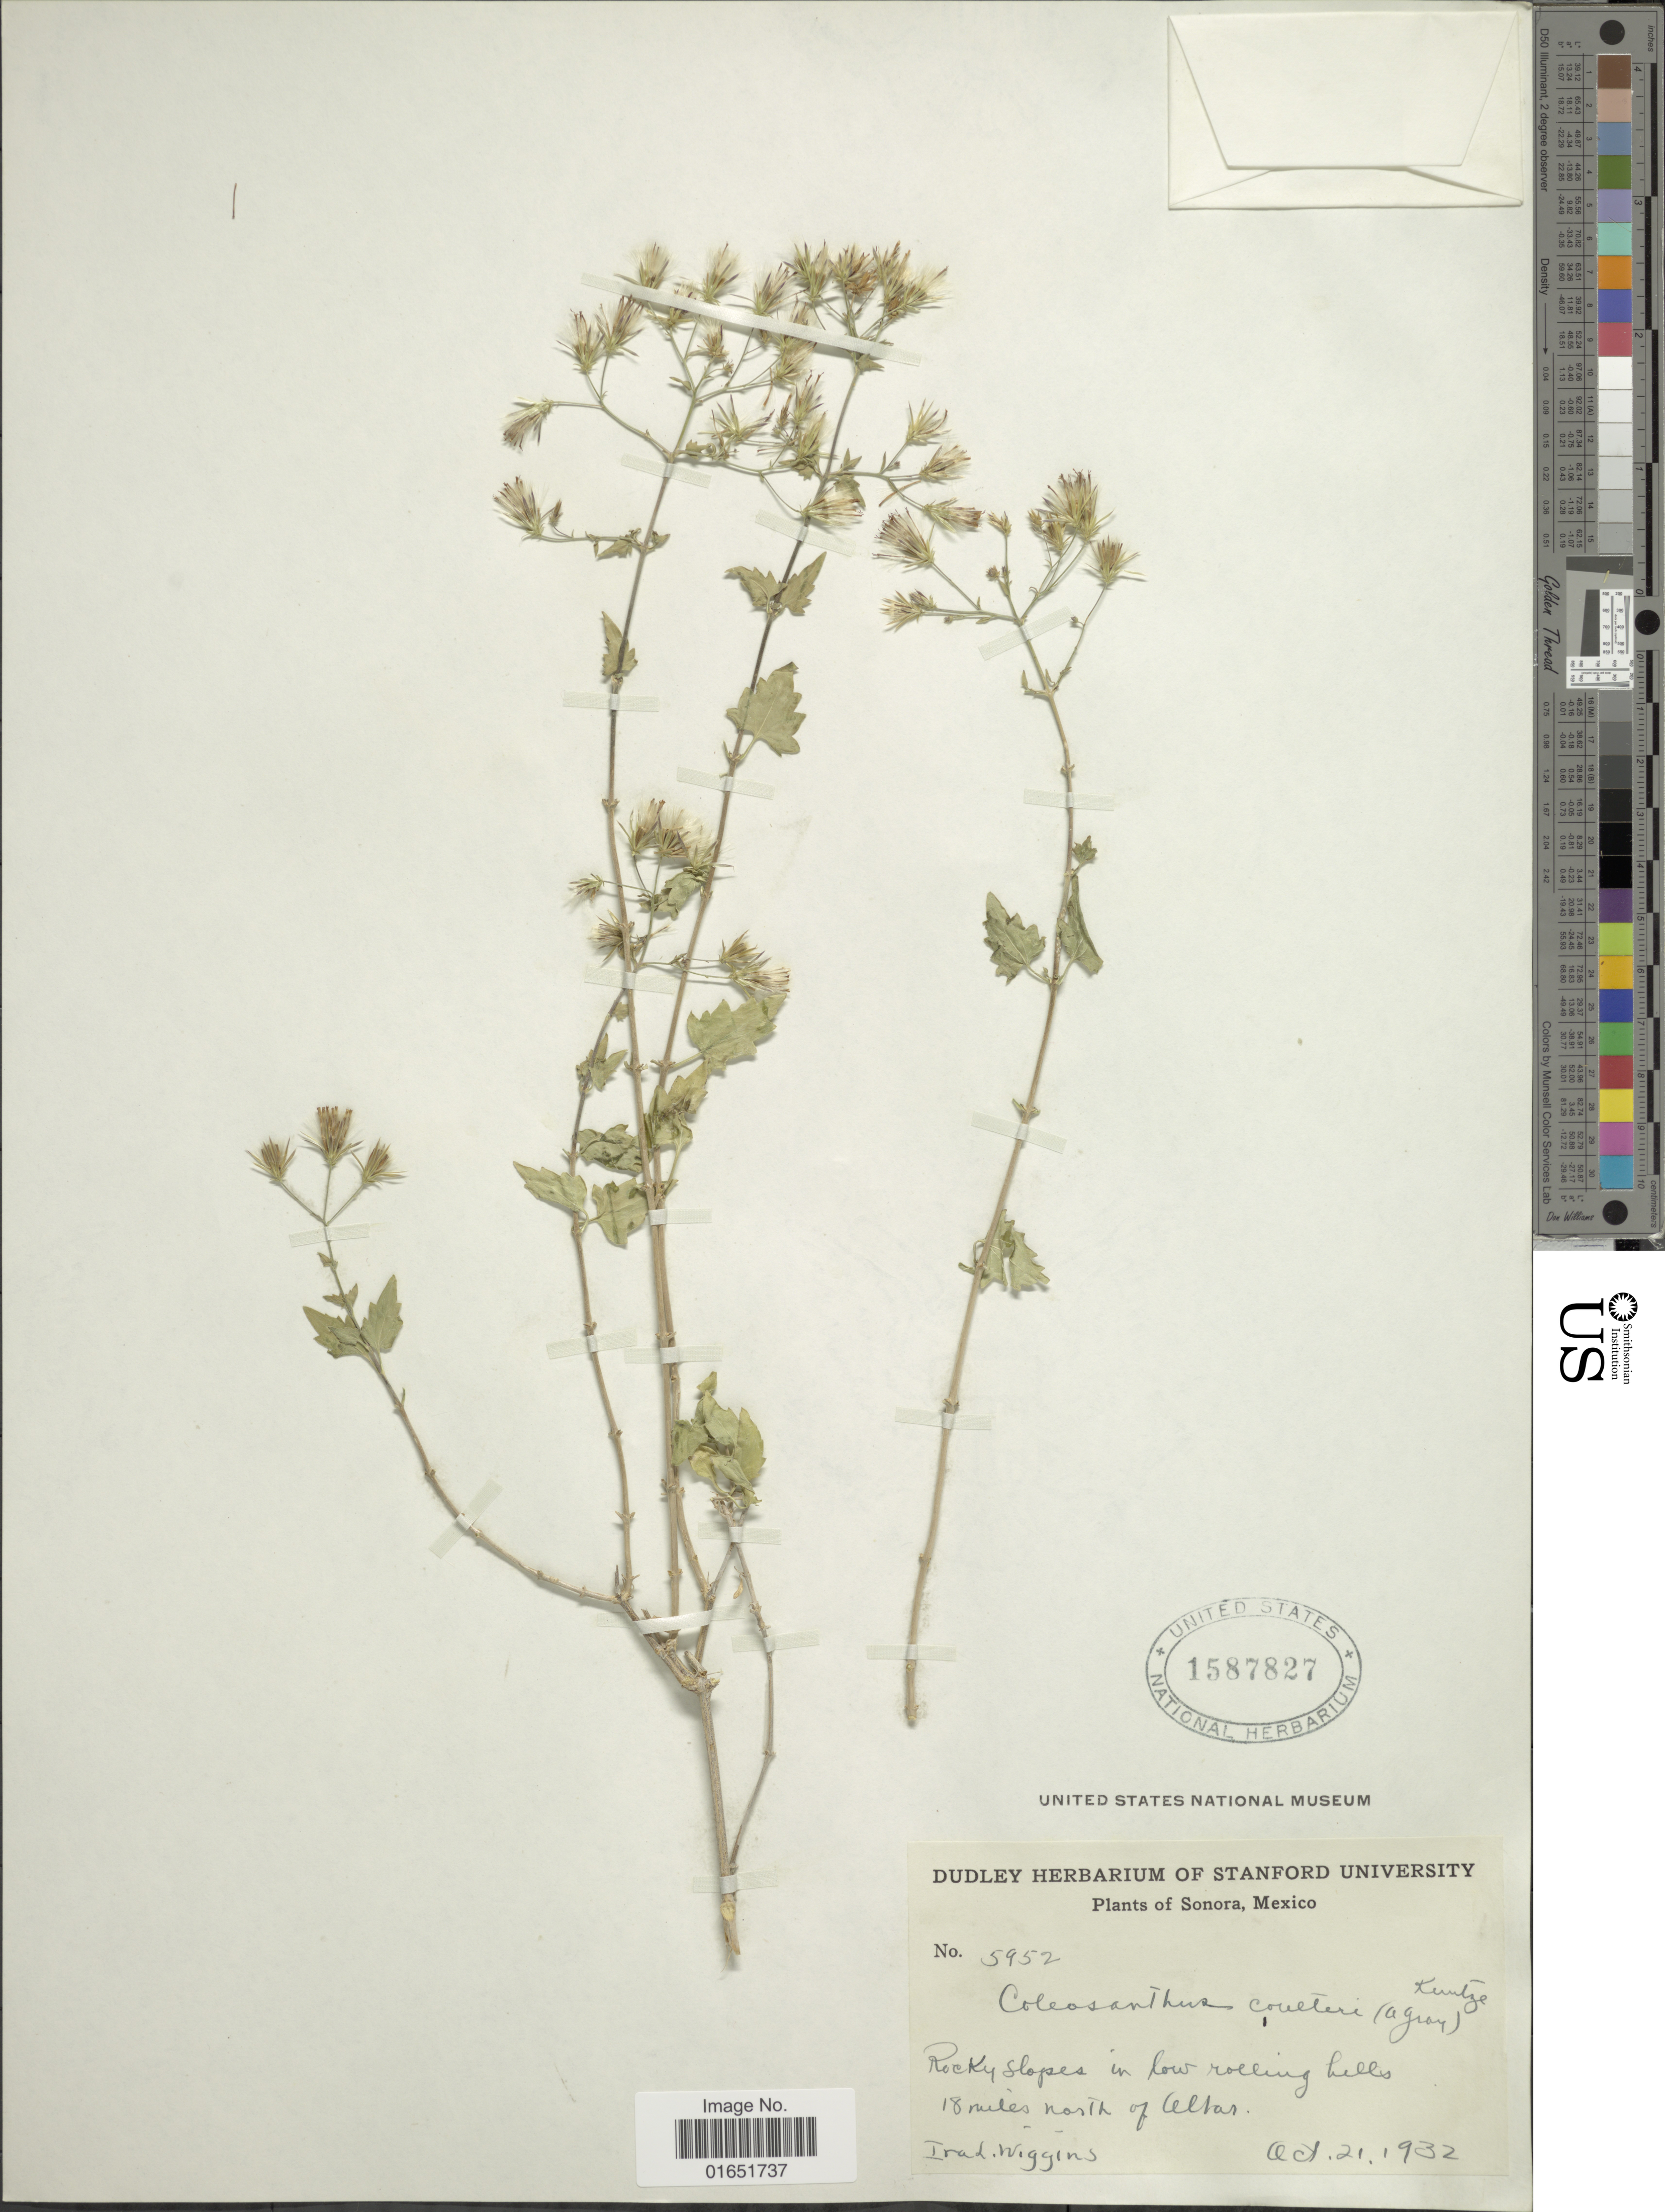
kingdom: Plantae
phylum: Tracheophyta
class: Magnoliopsida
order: Asterales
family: Asteraceae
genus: Brickellia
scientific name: Brickellia coulteri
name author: A. Gray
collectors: I. L. Wiggins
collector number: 5952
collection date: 1932-10-21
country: Mexico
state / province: Sonora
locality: Rocky slopes in low rolling hills, 18 miles north of Altar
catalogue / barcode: US 1587827